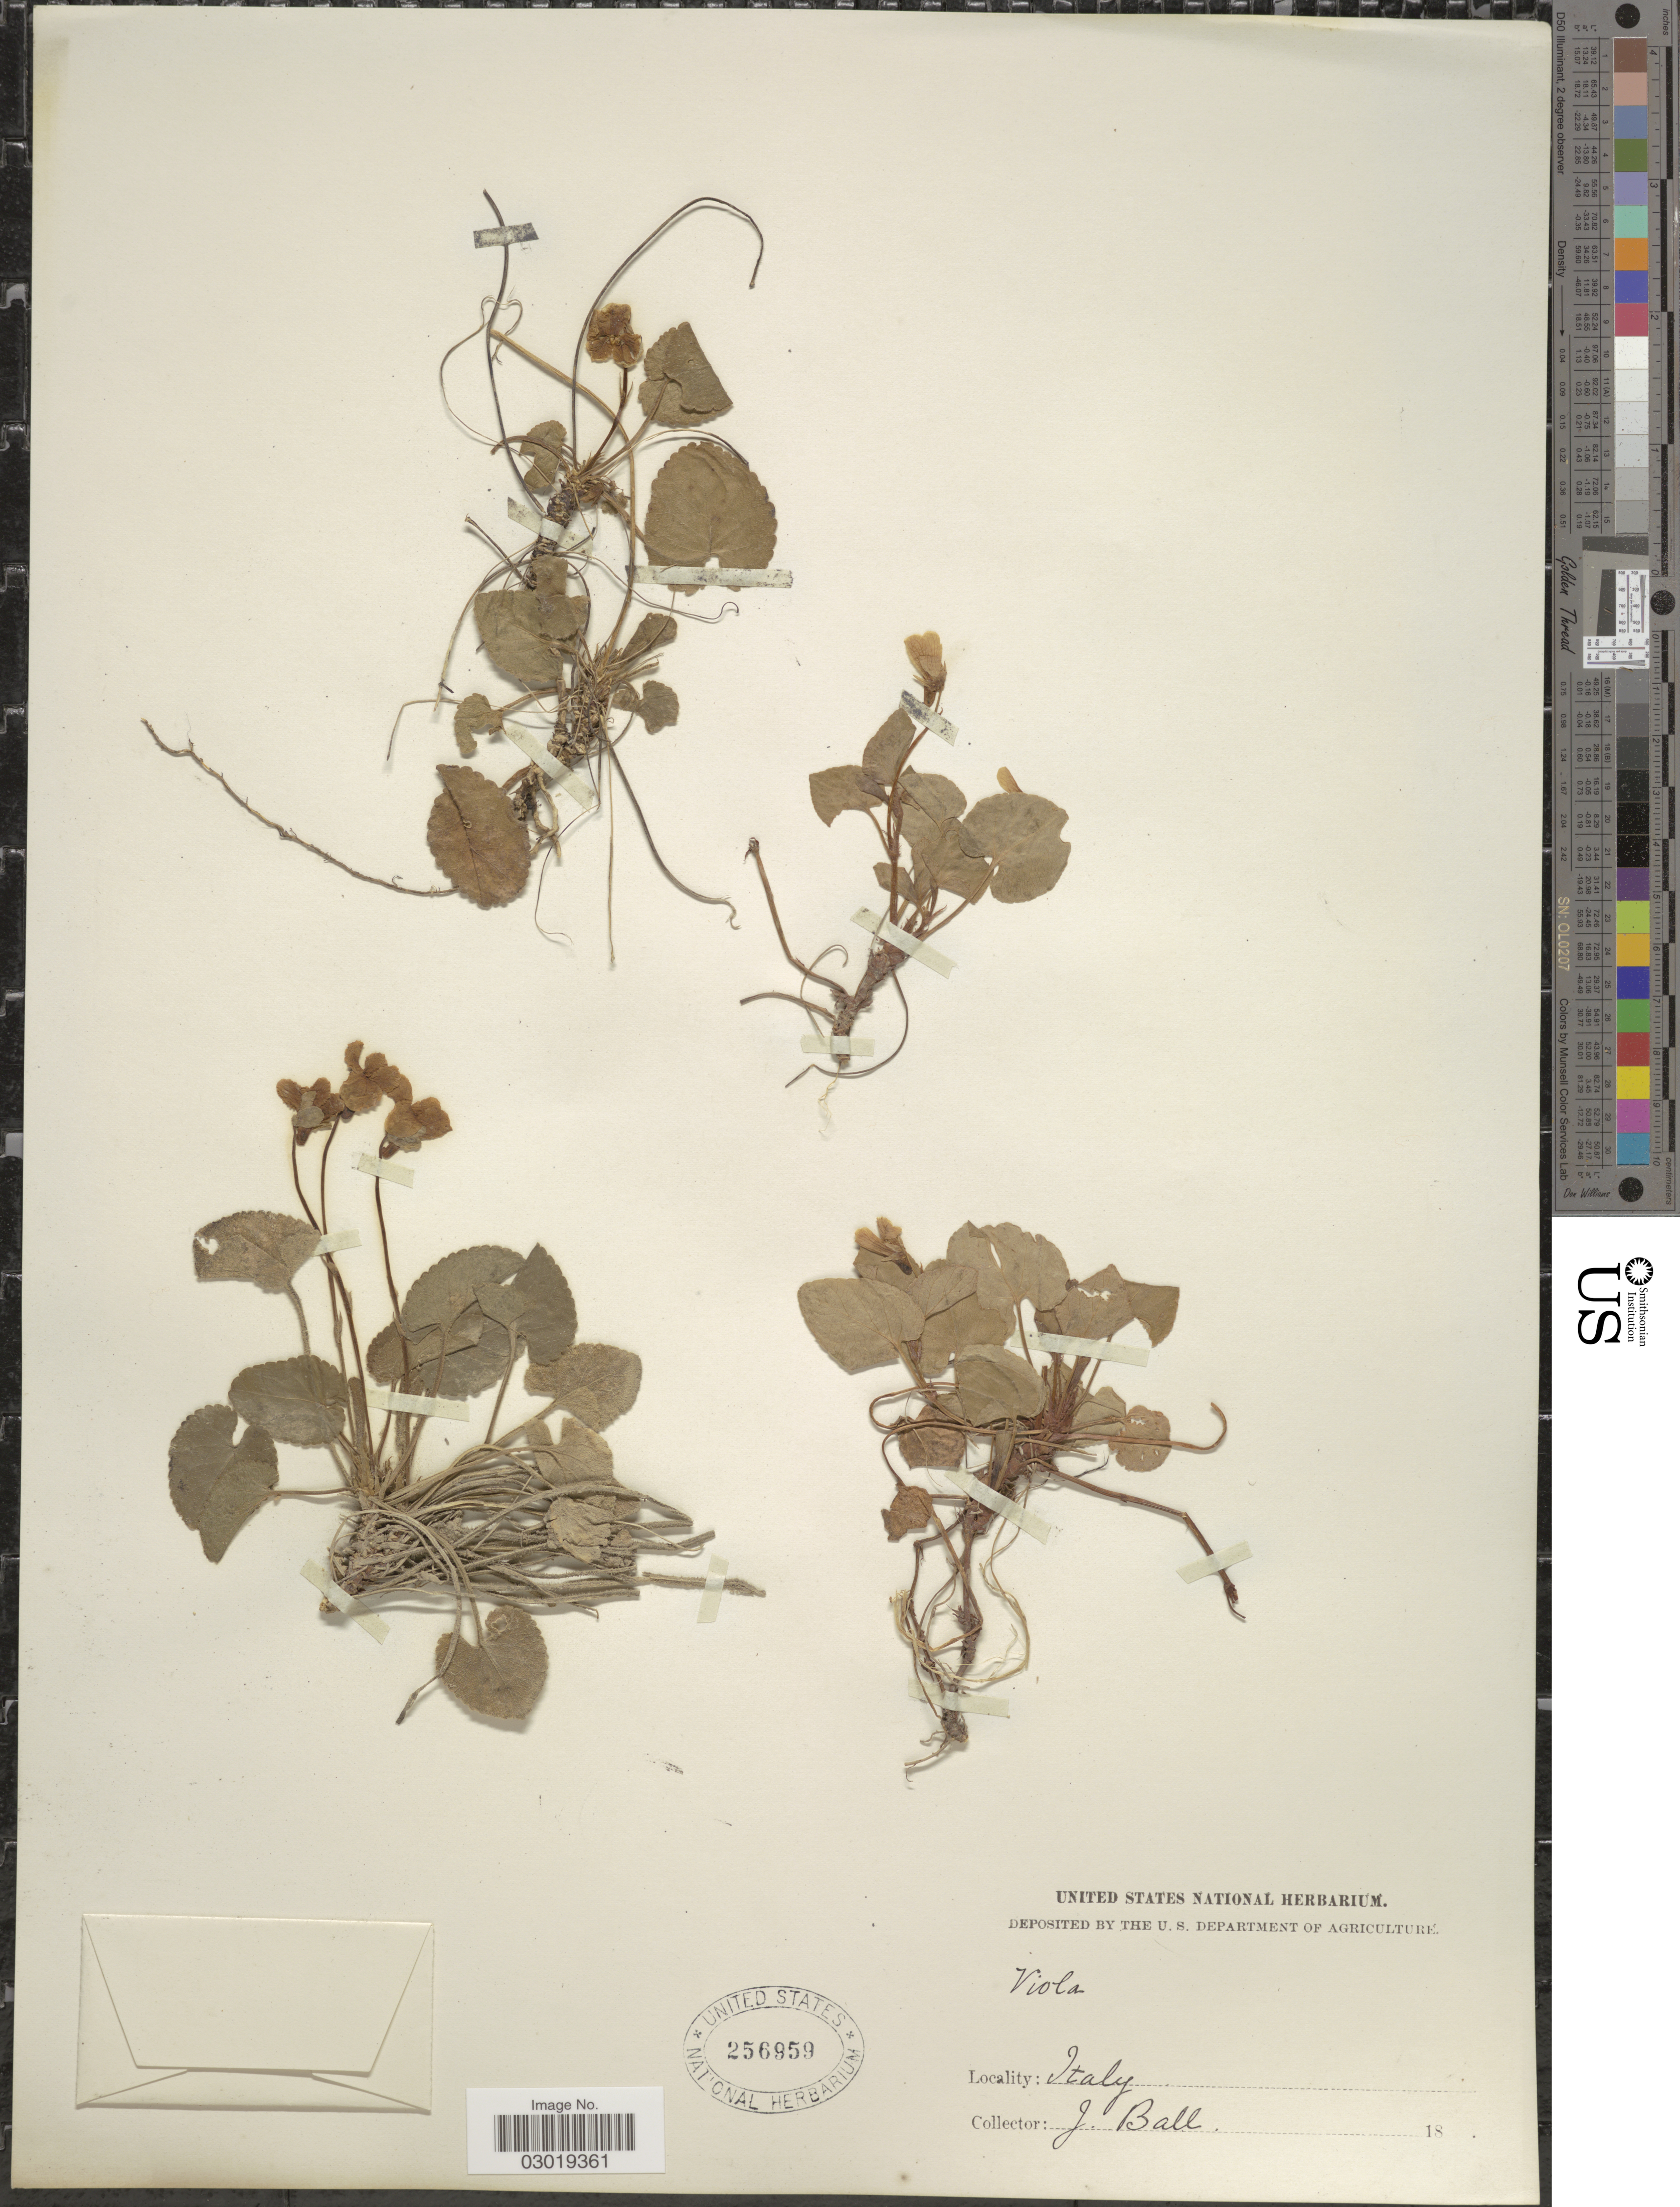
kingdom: Plantae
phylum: Tracheophyta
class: Magnoliopsida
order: Malpighiales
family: Violaceae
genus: Viola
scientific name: Viola sp.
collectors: J. Ball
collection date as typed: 18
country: Italy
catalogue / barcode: US 256959